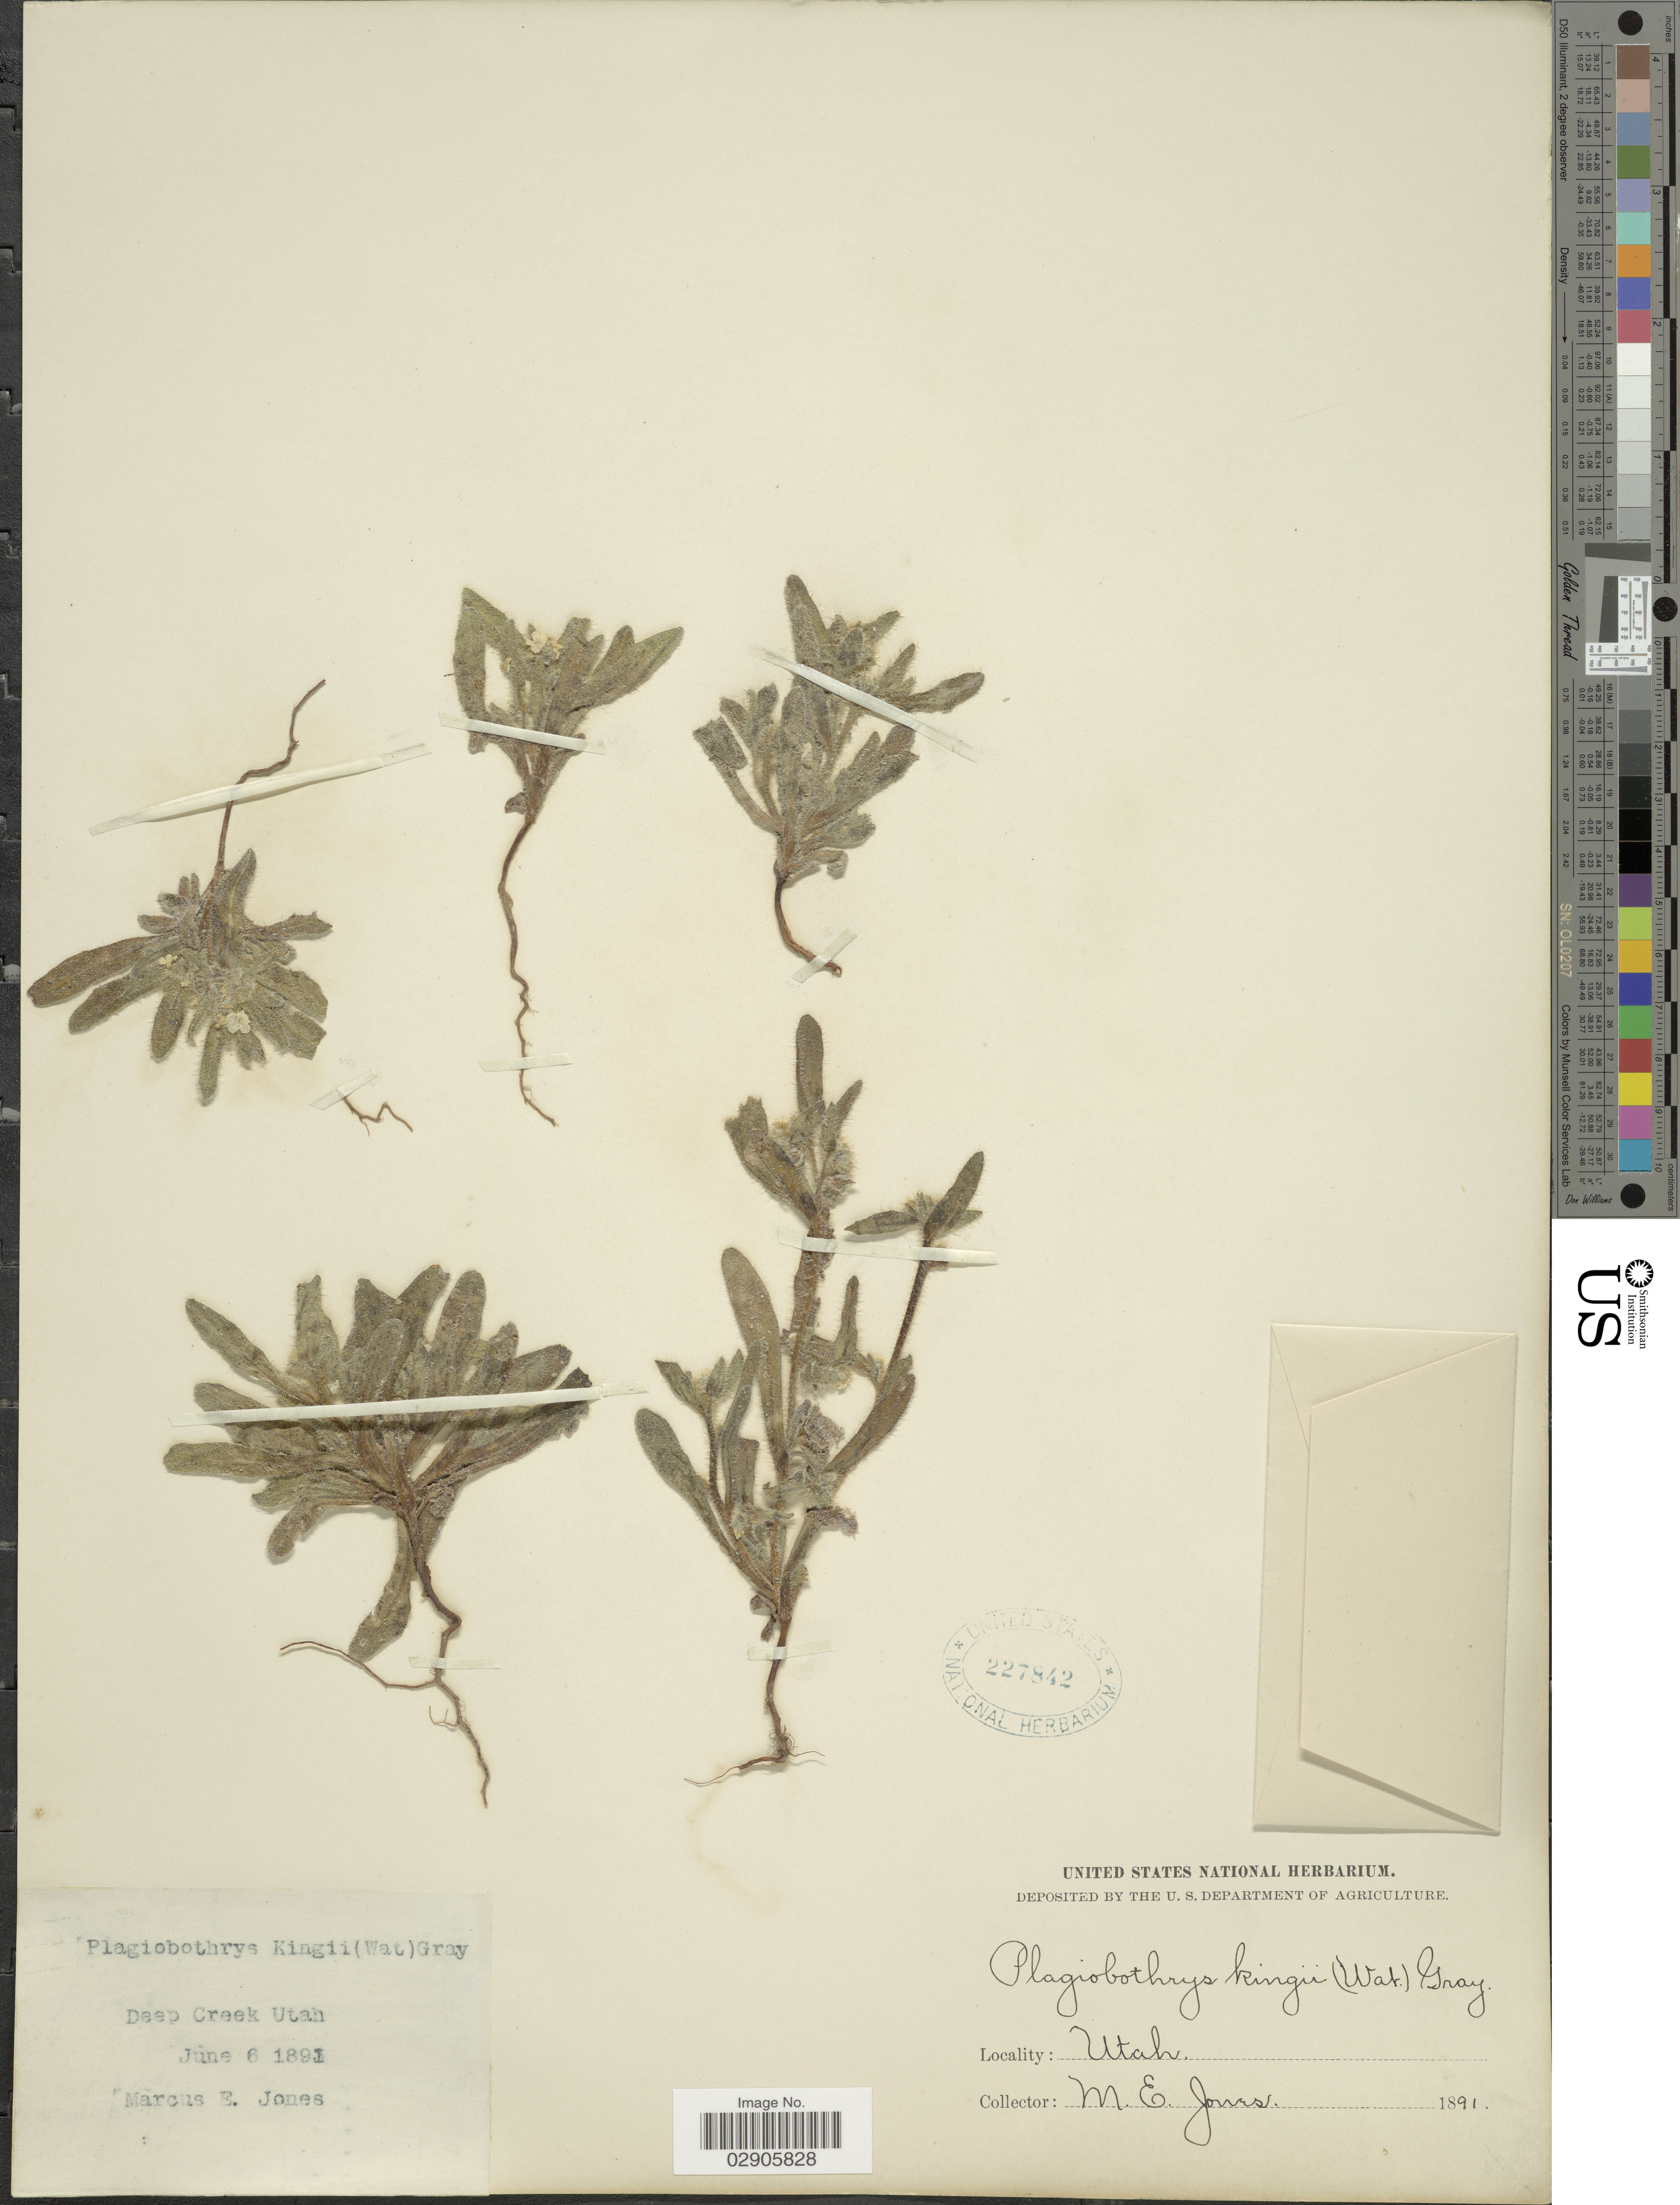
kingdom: Plantae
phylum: Tracheophyta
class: Magnoliopsida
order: Boraginales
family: Boraginaceae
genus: Plagiobothrys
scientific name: Plagiobothrys kingii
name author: (S. Watson) A. Gray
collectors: M. E. Jones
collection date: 1891-06-06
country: United States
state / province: Utah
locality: Deep Creek Utah.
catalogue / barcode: US 227842